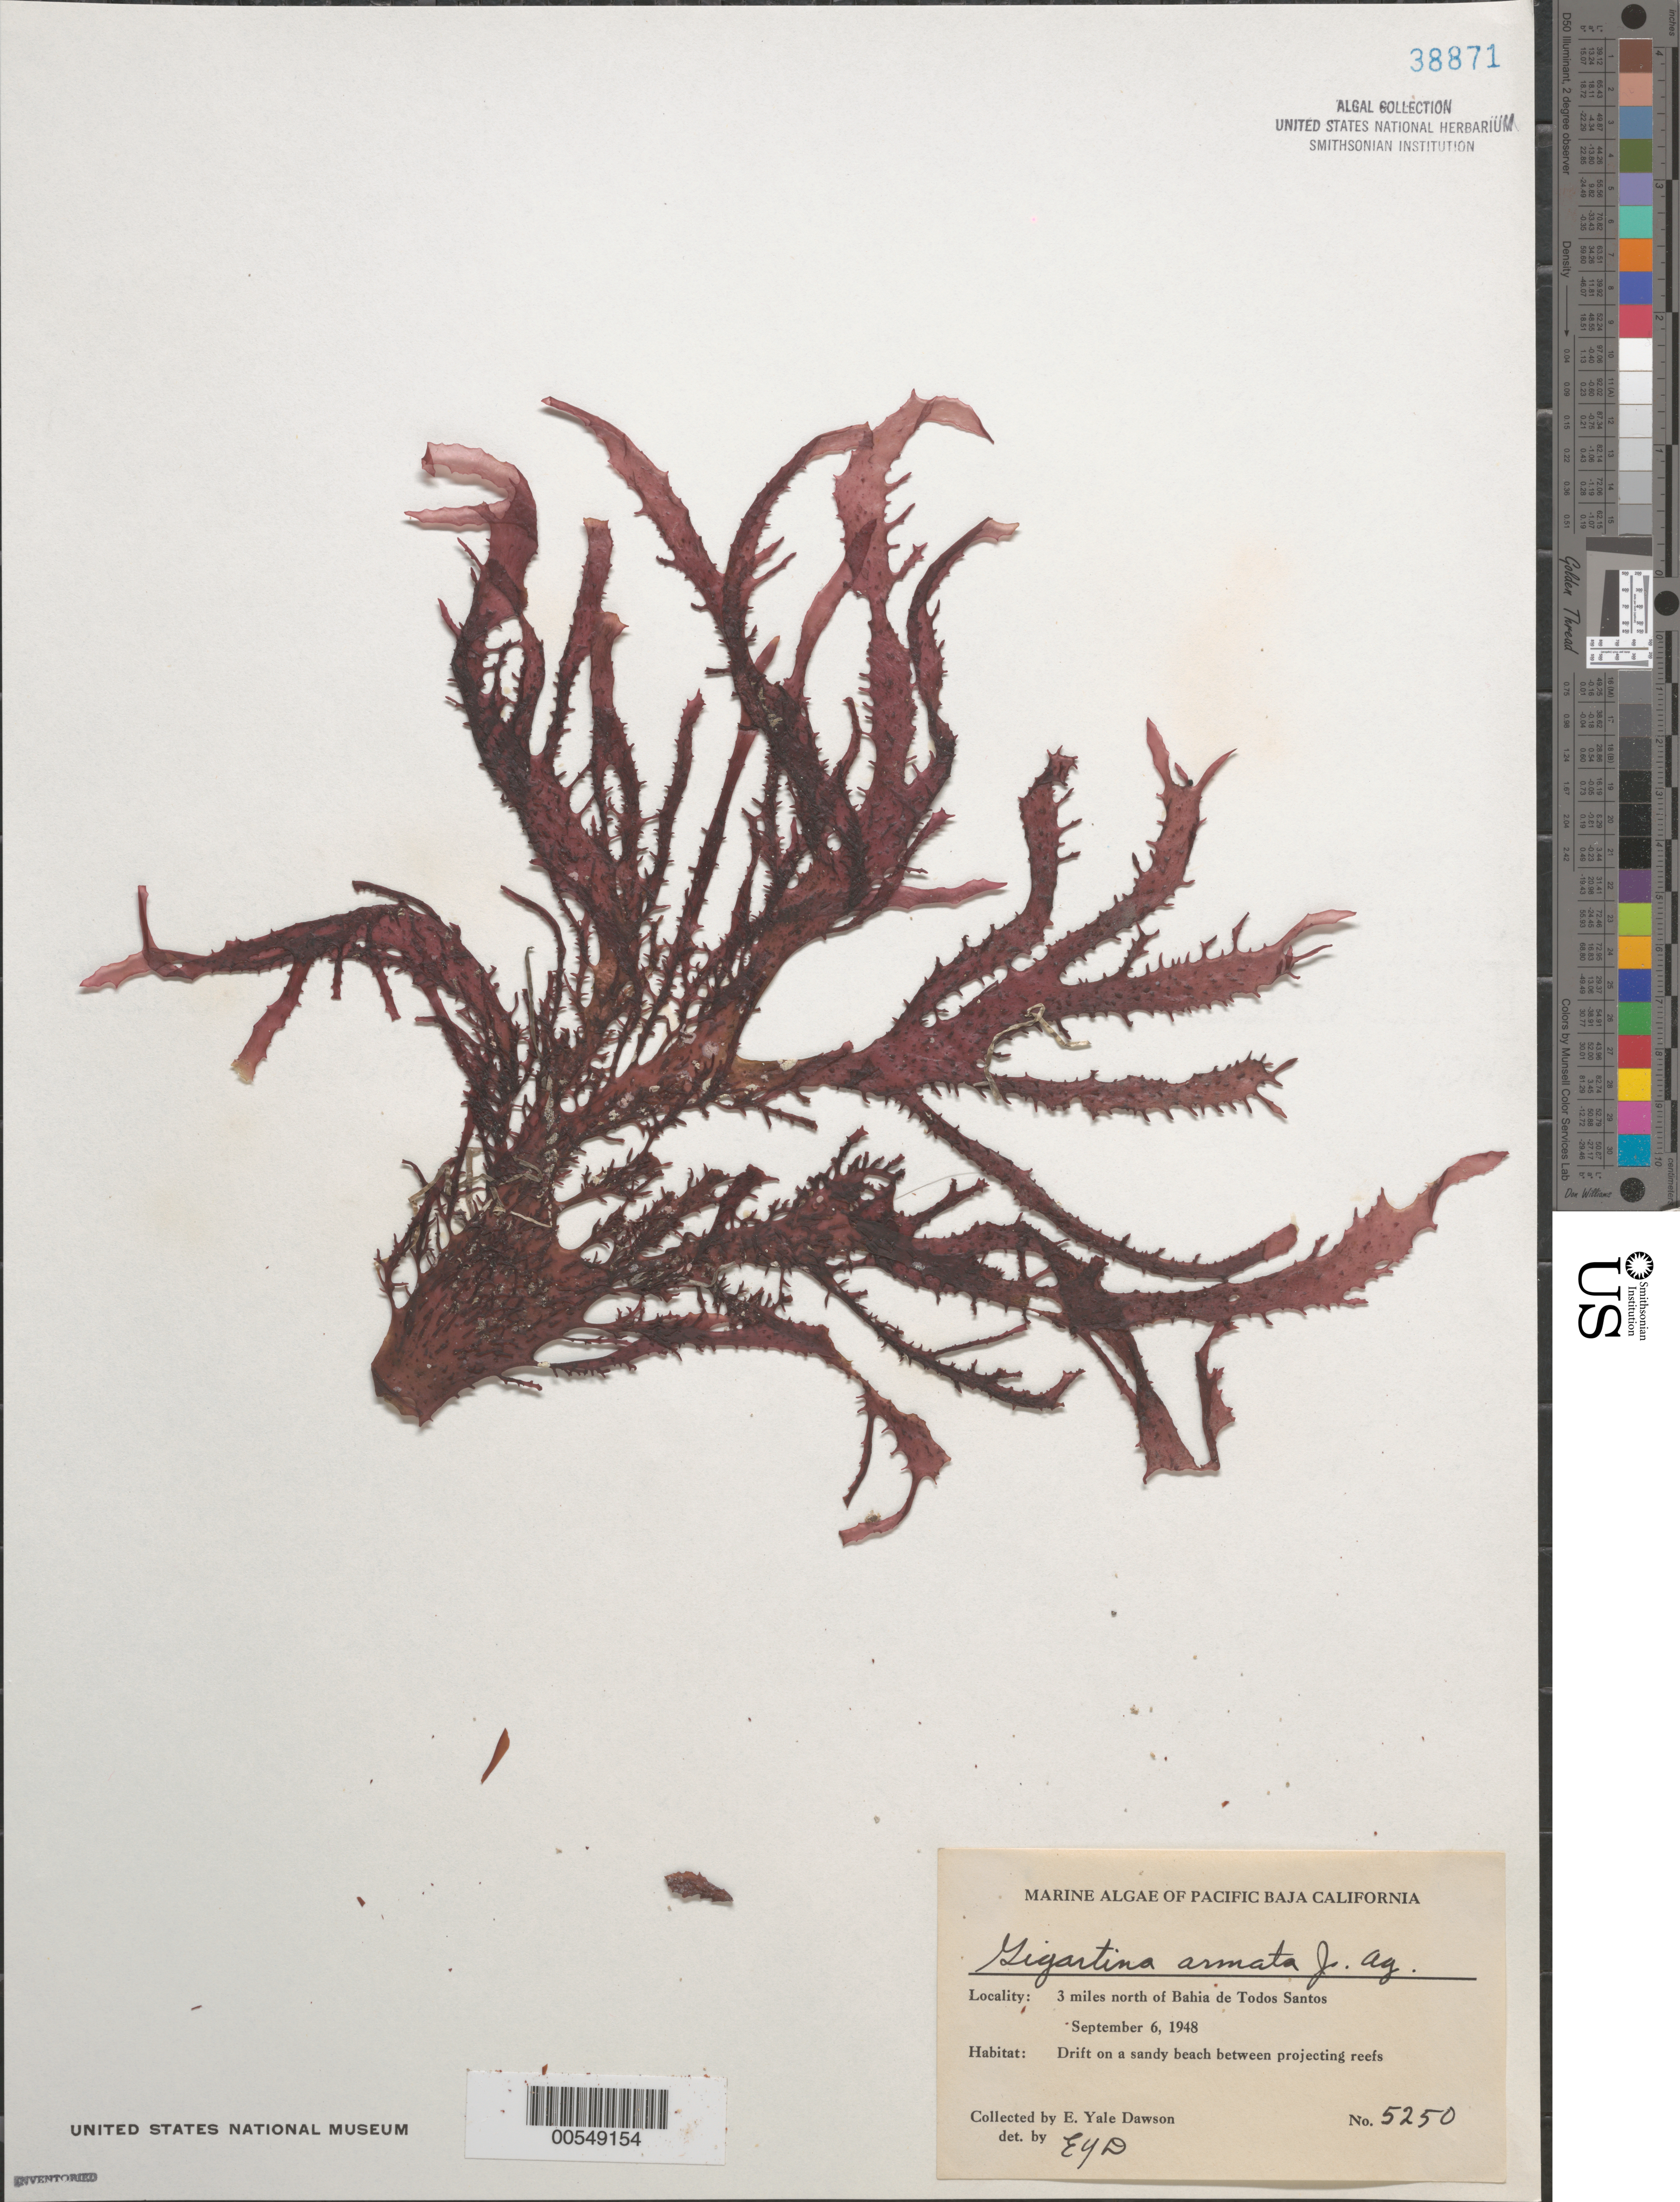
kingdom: Plantae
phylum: Rhodophyta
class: Florideophyceae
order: Gigartinales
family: Gigartinaceae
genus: Chondracanthus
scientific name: Chondracanthus spinosus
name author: (Kütz.) Guiry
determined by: Algae name updating Project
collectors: E. Y. Dawson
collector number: EYD 5250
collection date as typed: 06 Sep 1948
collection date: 1948-09-06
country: Mexico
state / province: Baja California Sur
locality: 3 miles north of Bahia de Todos Santos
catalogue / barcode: US 38871